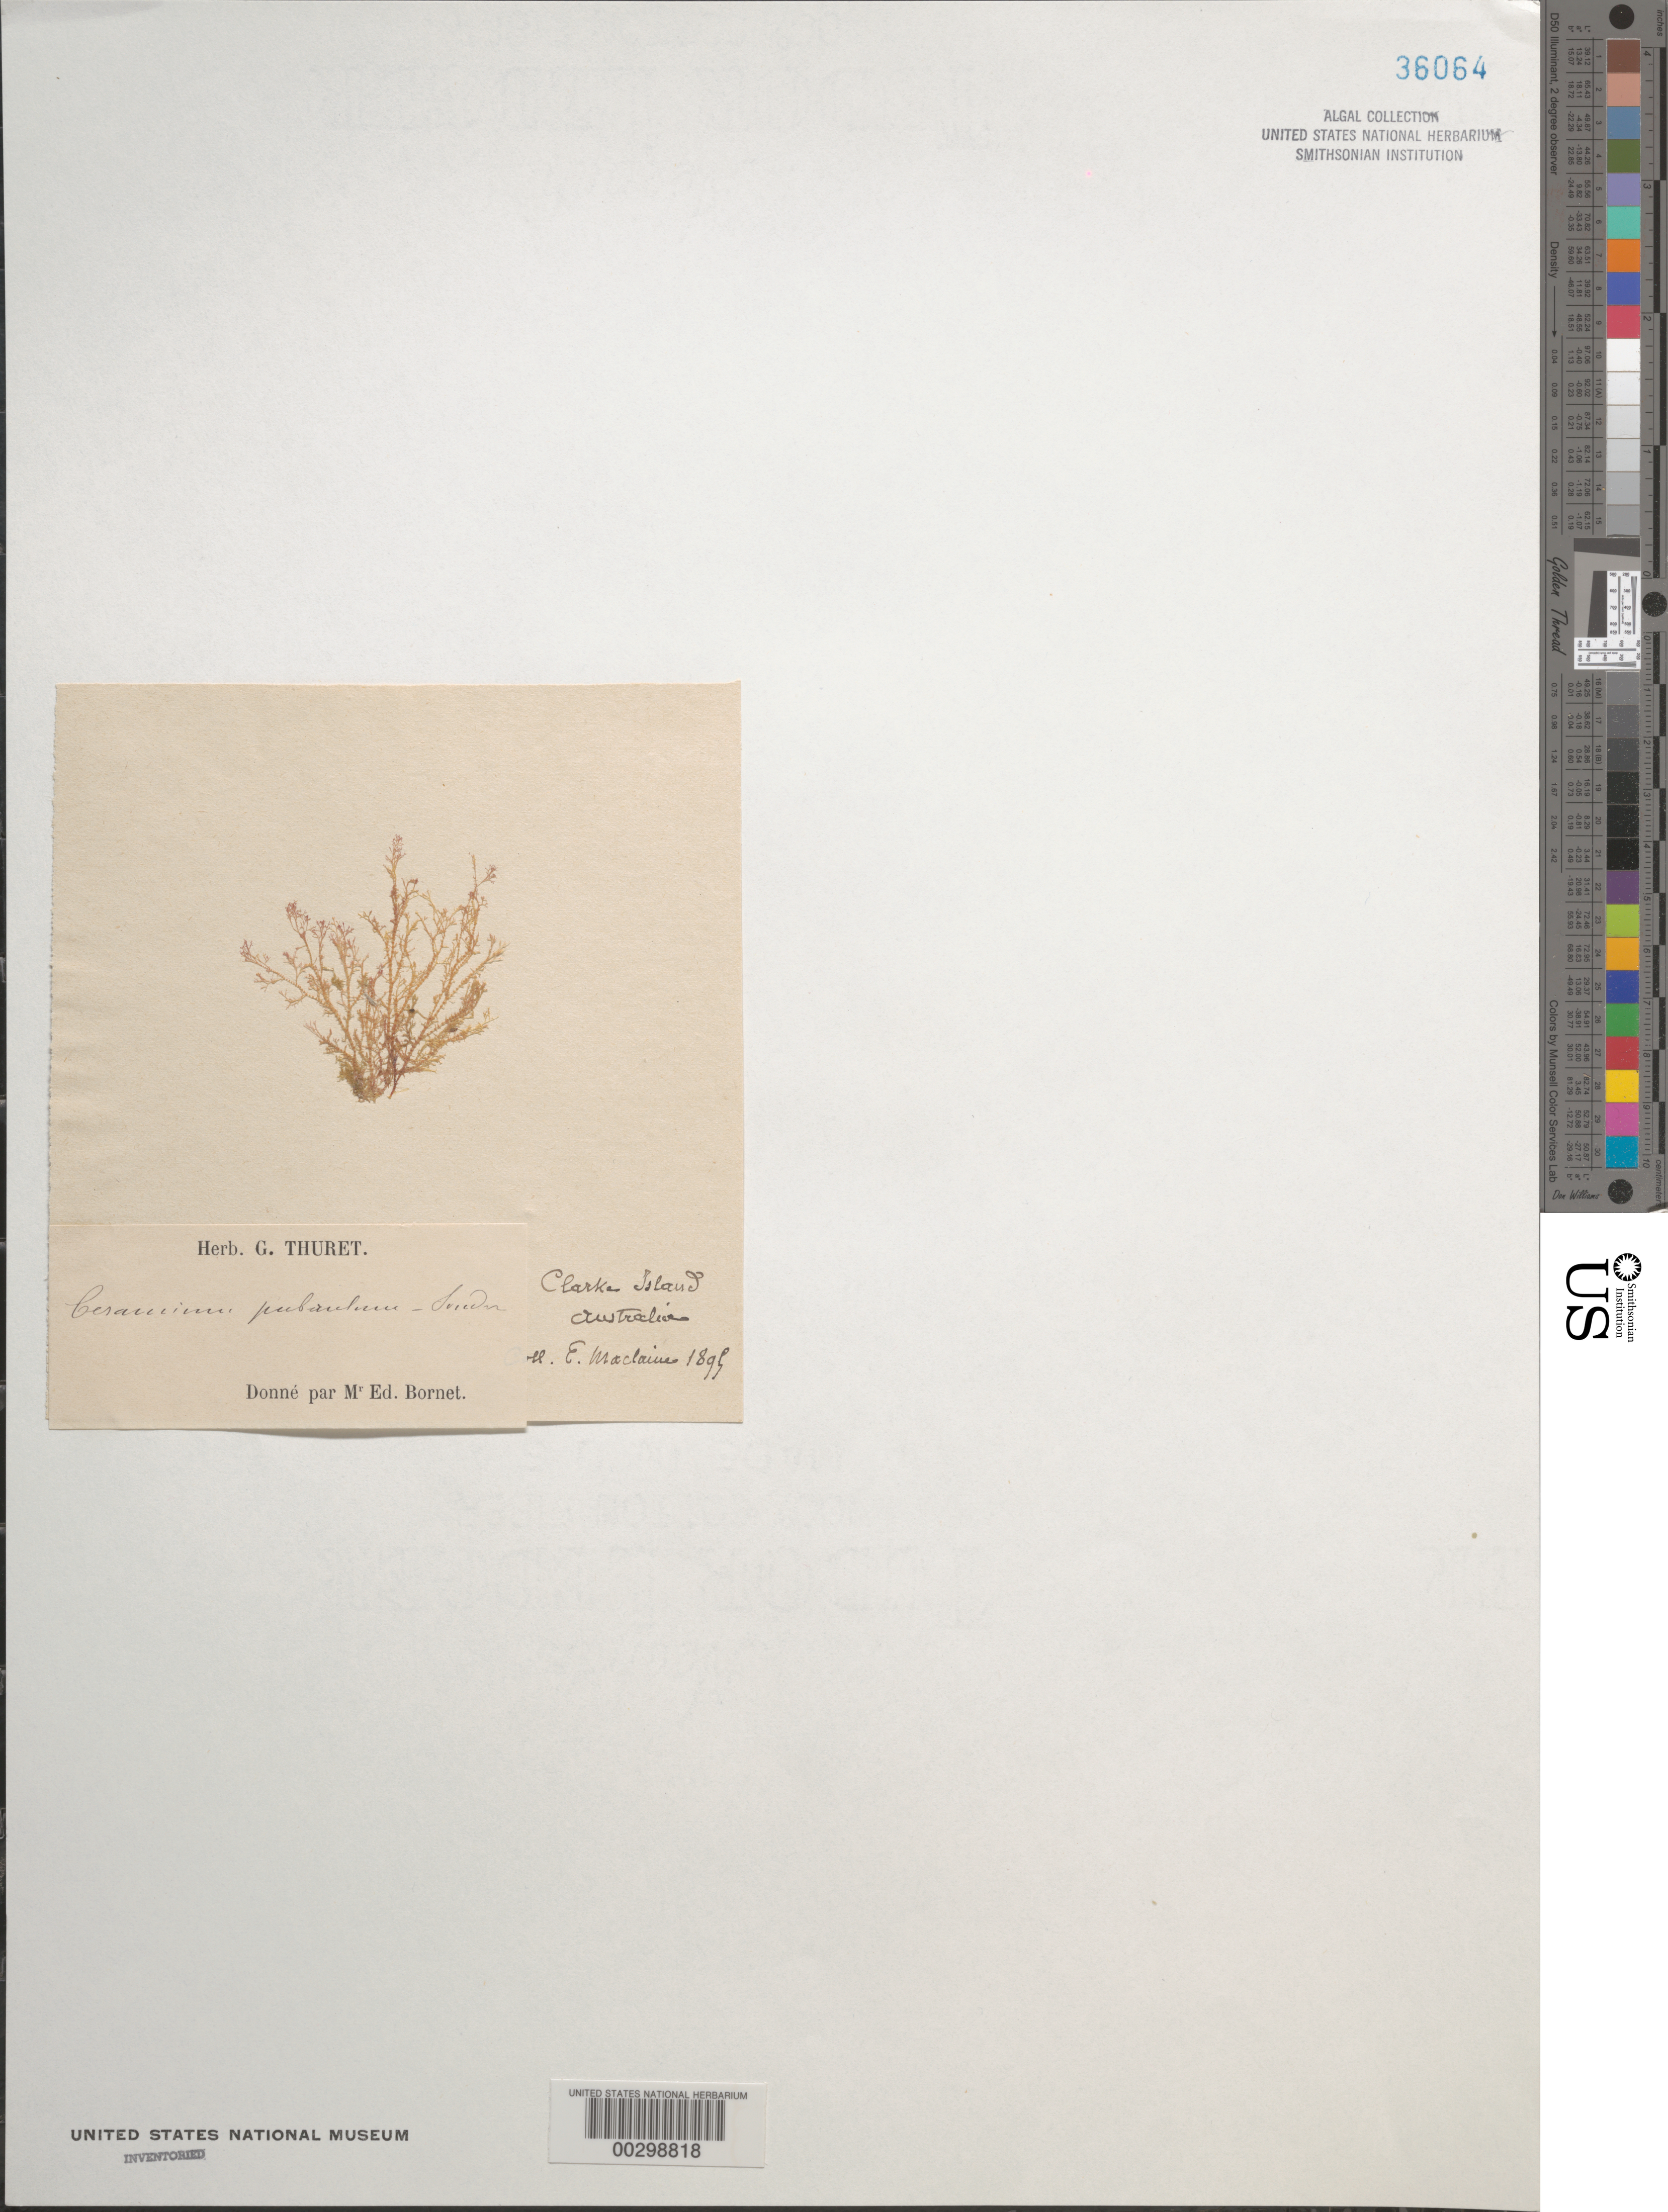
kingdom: Plantae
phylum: Rhodophyta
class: Florideophyceae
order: Ceramiales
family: Ceramiaceae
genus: Ceramium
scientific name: Ceramium puberulum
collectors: E. Maclaines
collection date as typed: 1895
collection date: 1895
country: Australia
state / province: Tasmania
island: Clarke Island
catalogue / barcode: US 36064